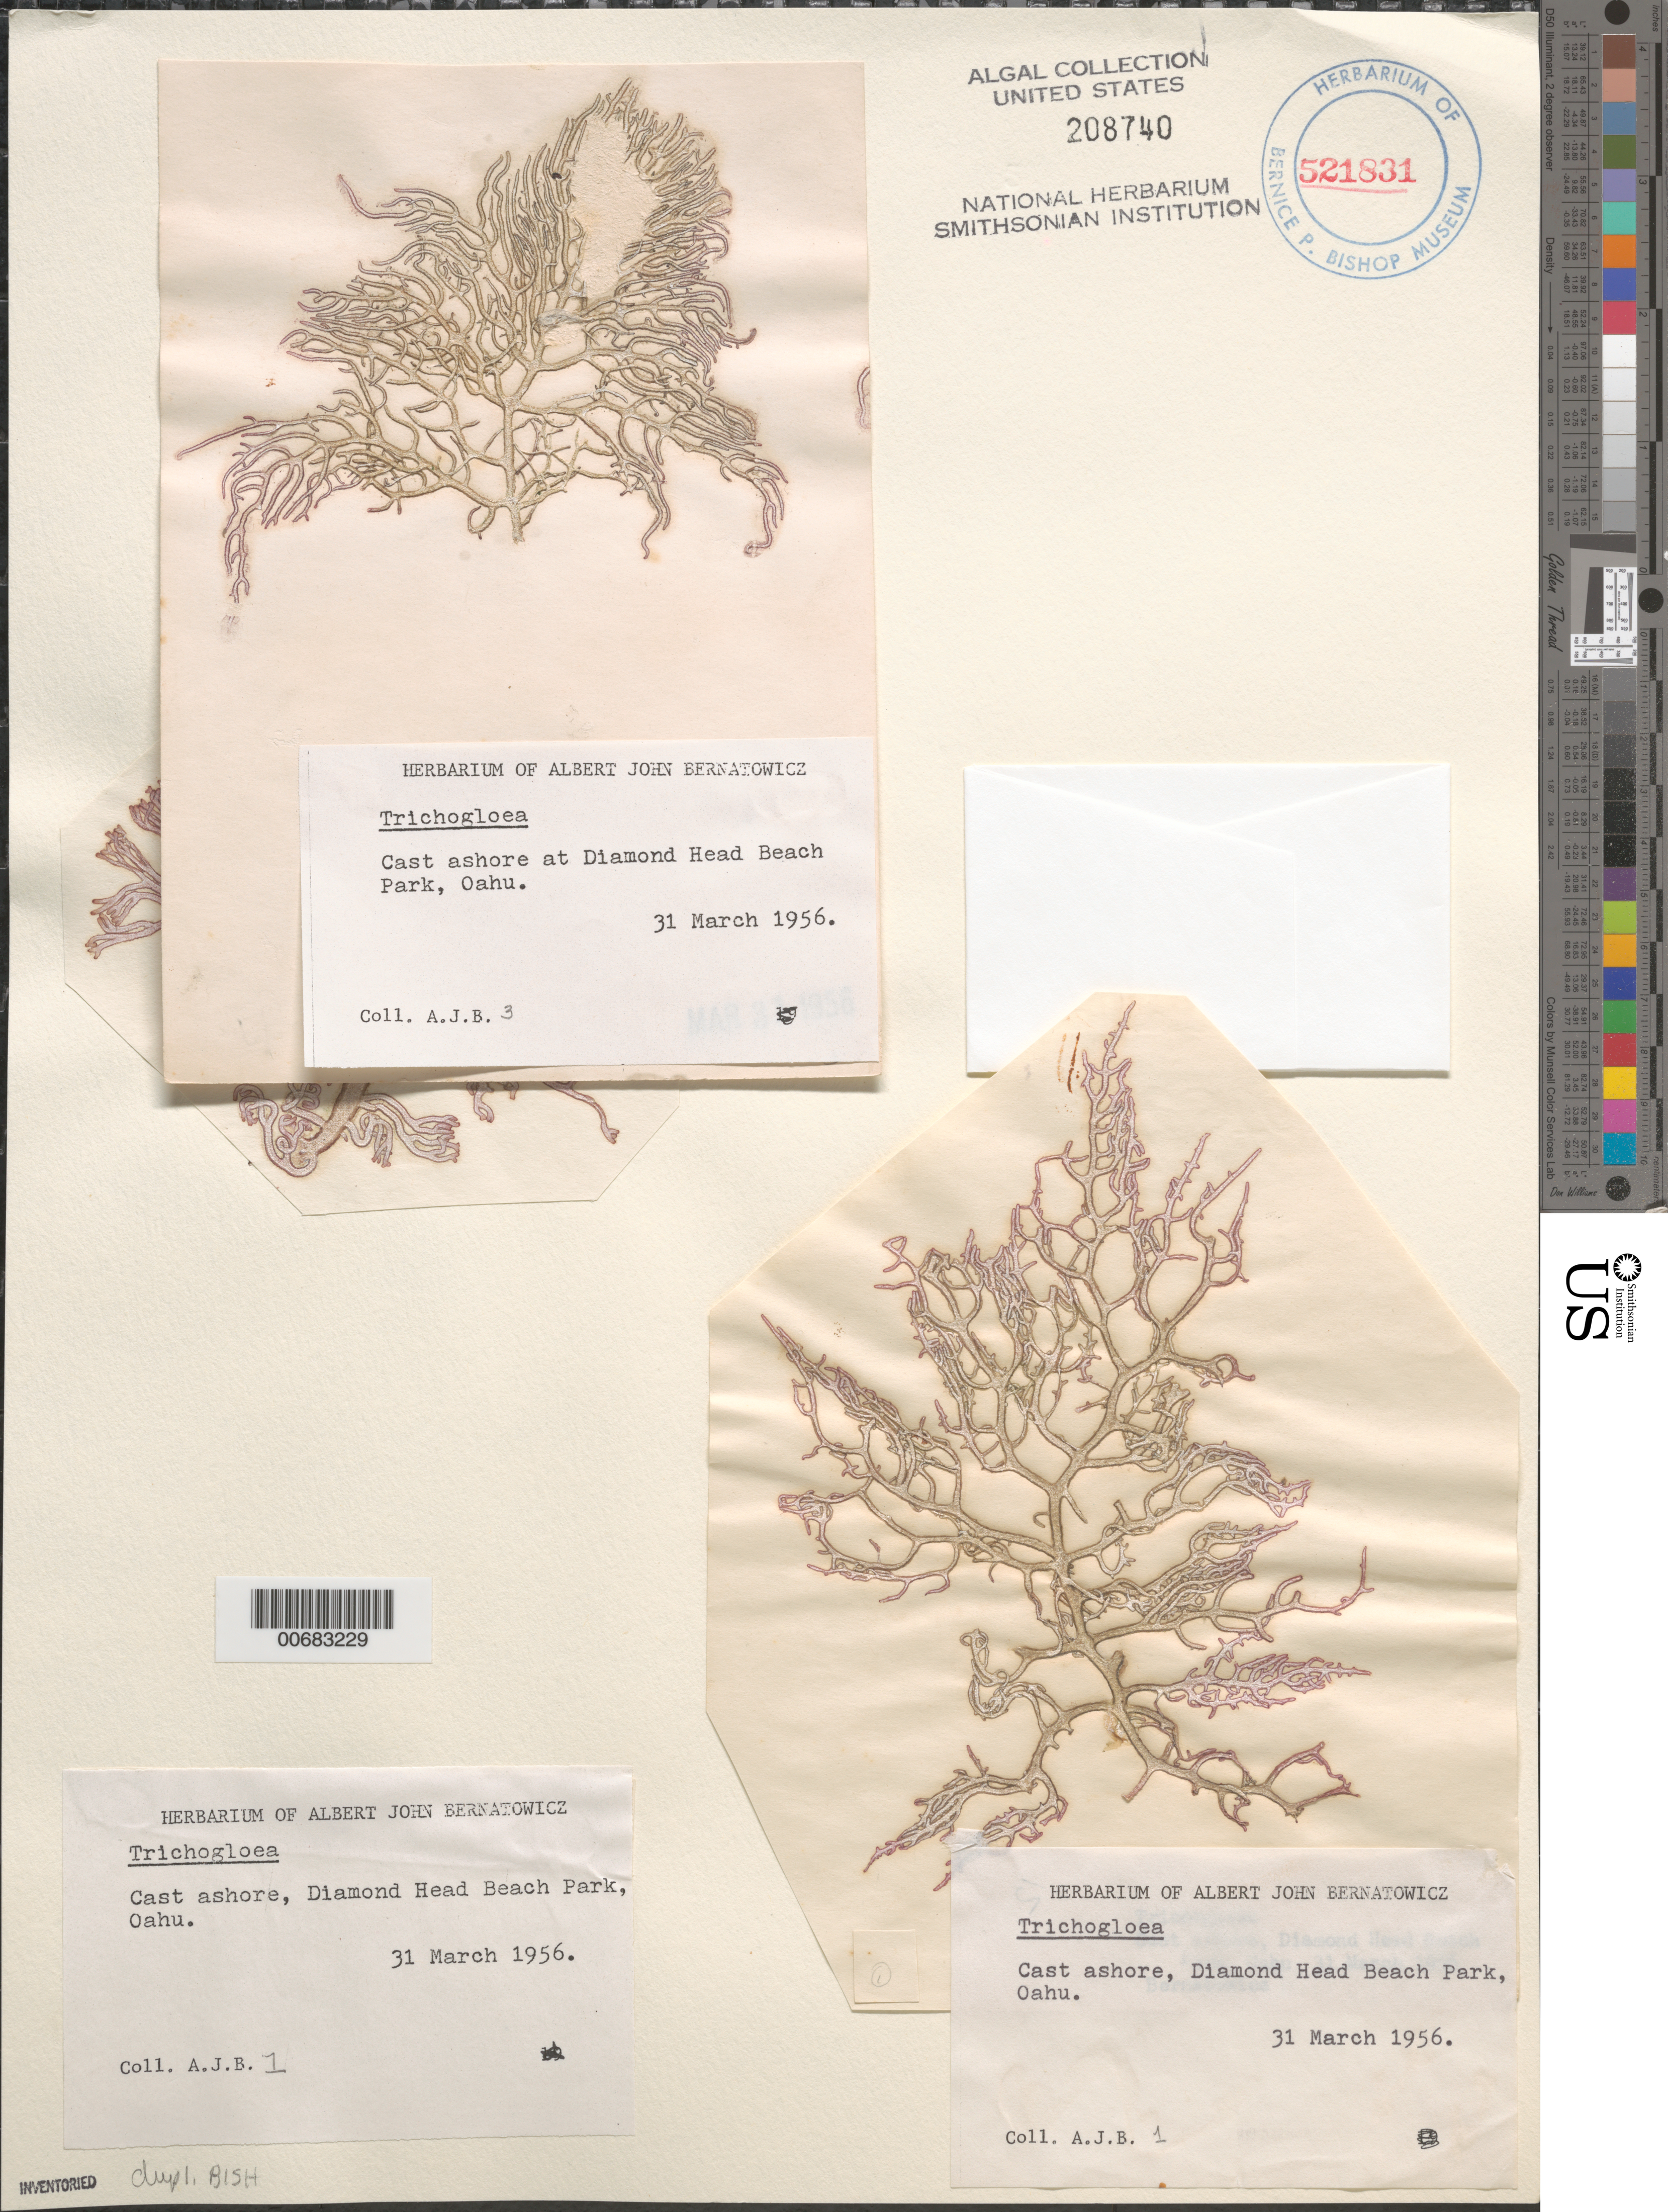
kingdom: Plantae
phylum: Rhodophyta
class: Florideophyceae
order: Nemaliales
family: Liagoraceae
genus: Trichogloea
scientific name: Trichogloea sp.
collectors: A. Bernatowicz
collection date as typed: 31 Mar 1956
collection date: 1956-03-31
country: United States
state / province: Hawaii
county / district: Honolulu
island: Oahu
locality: Diamond Head Beach Park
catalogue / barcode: US 208740